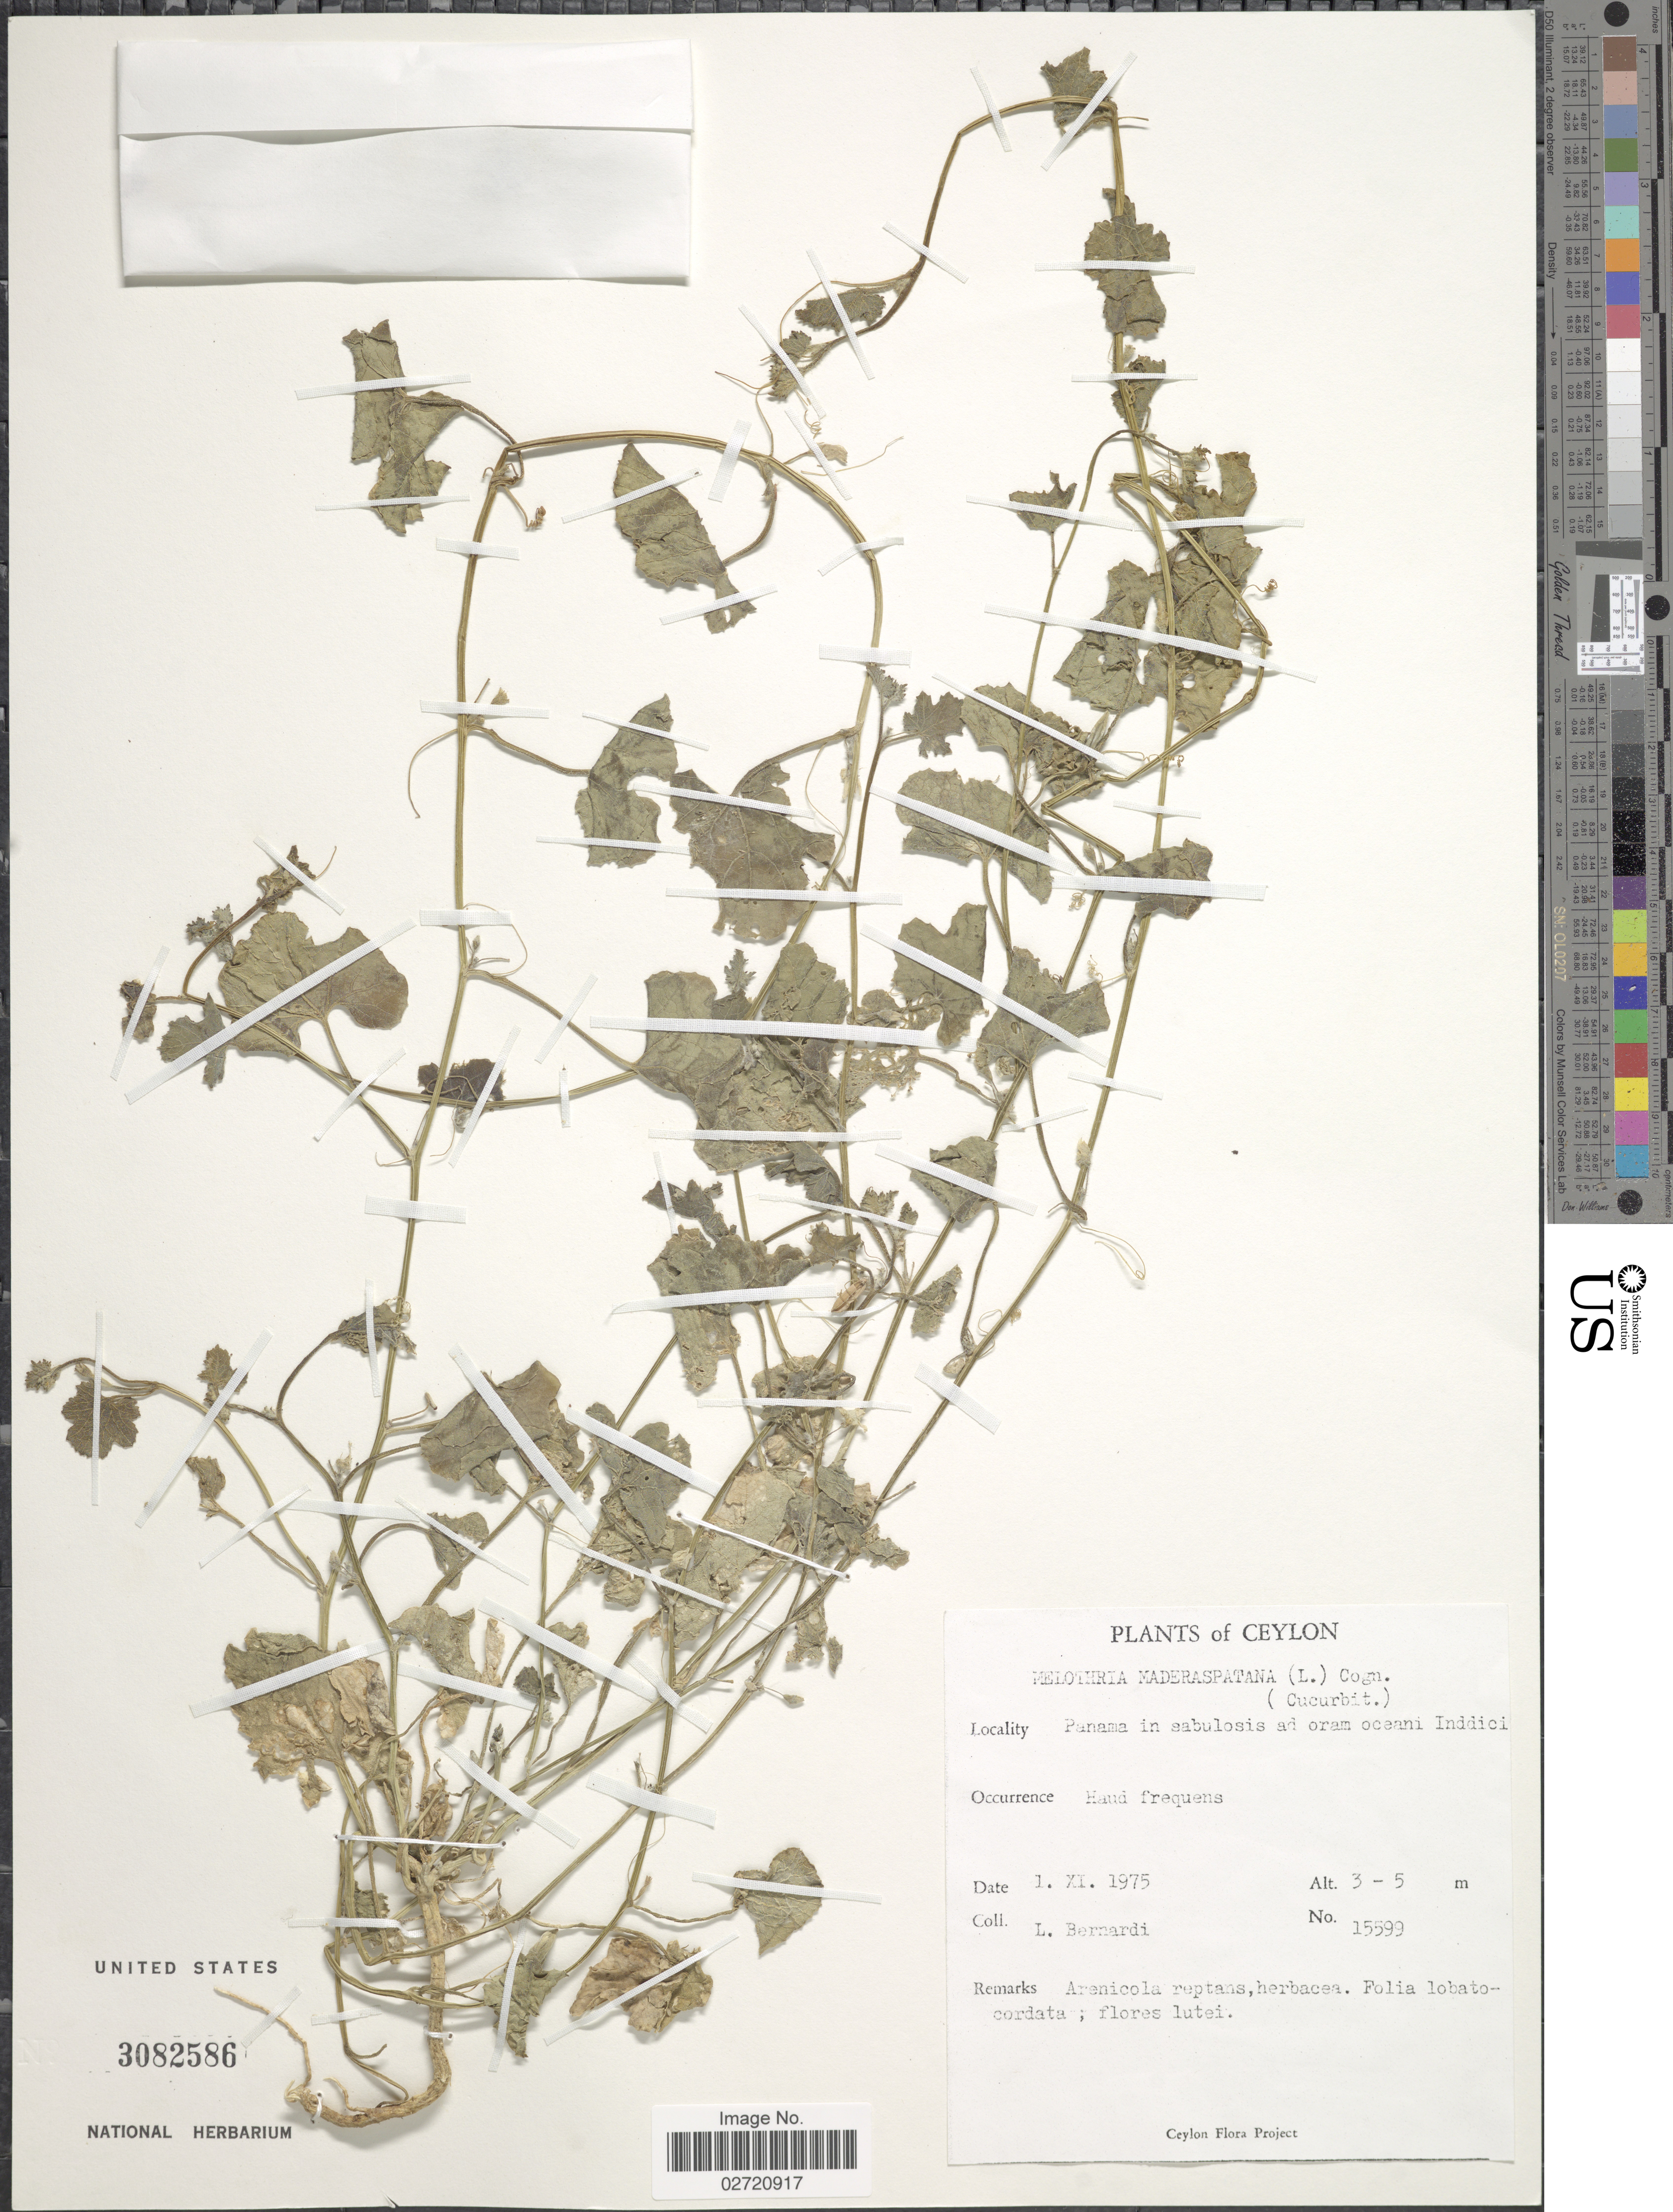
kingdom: Plantae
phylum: Tracheophyta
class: Magnoliopsida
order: Cucurbitales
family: Cucurbitaceae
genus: Cucumis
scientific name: Cucumis maderaspatanus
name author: L.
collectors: L. Bernardi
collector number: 15599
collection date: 1975-11-01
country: Sri Lanka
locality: Ceylon. Panama in sabulosis ad oram oceani Inddici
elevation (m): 3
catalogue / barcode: US 3082586